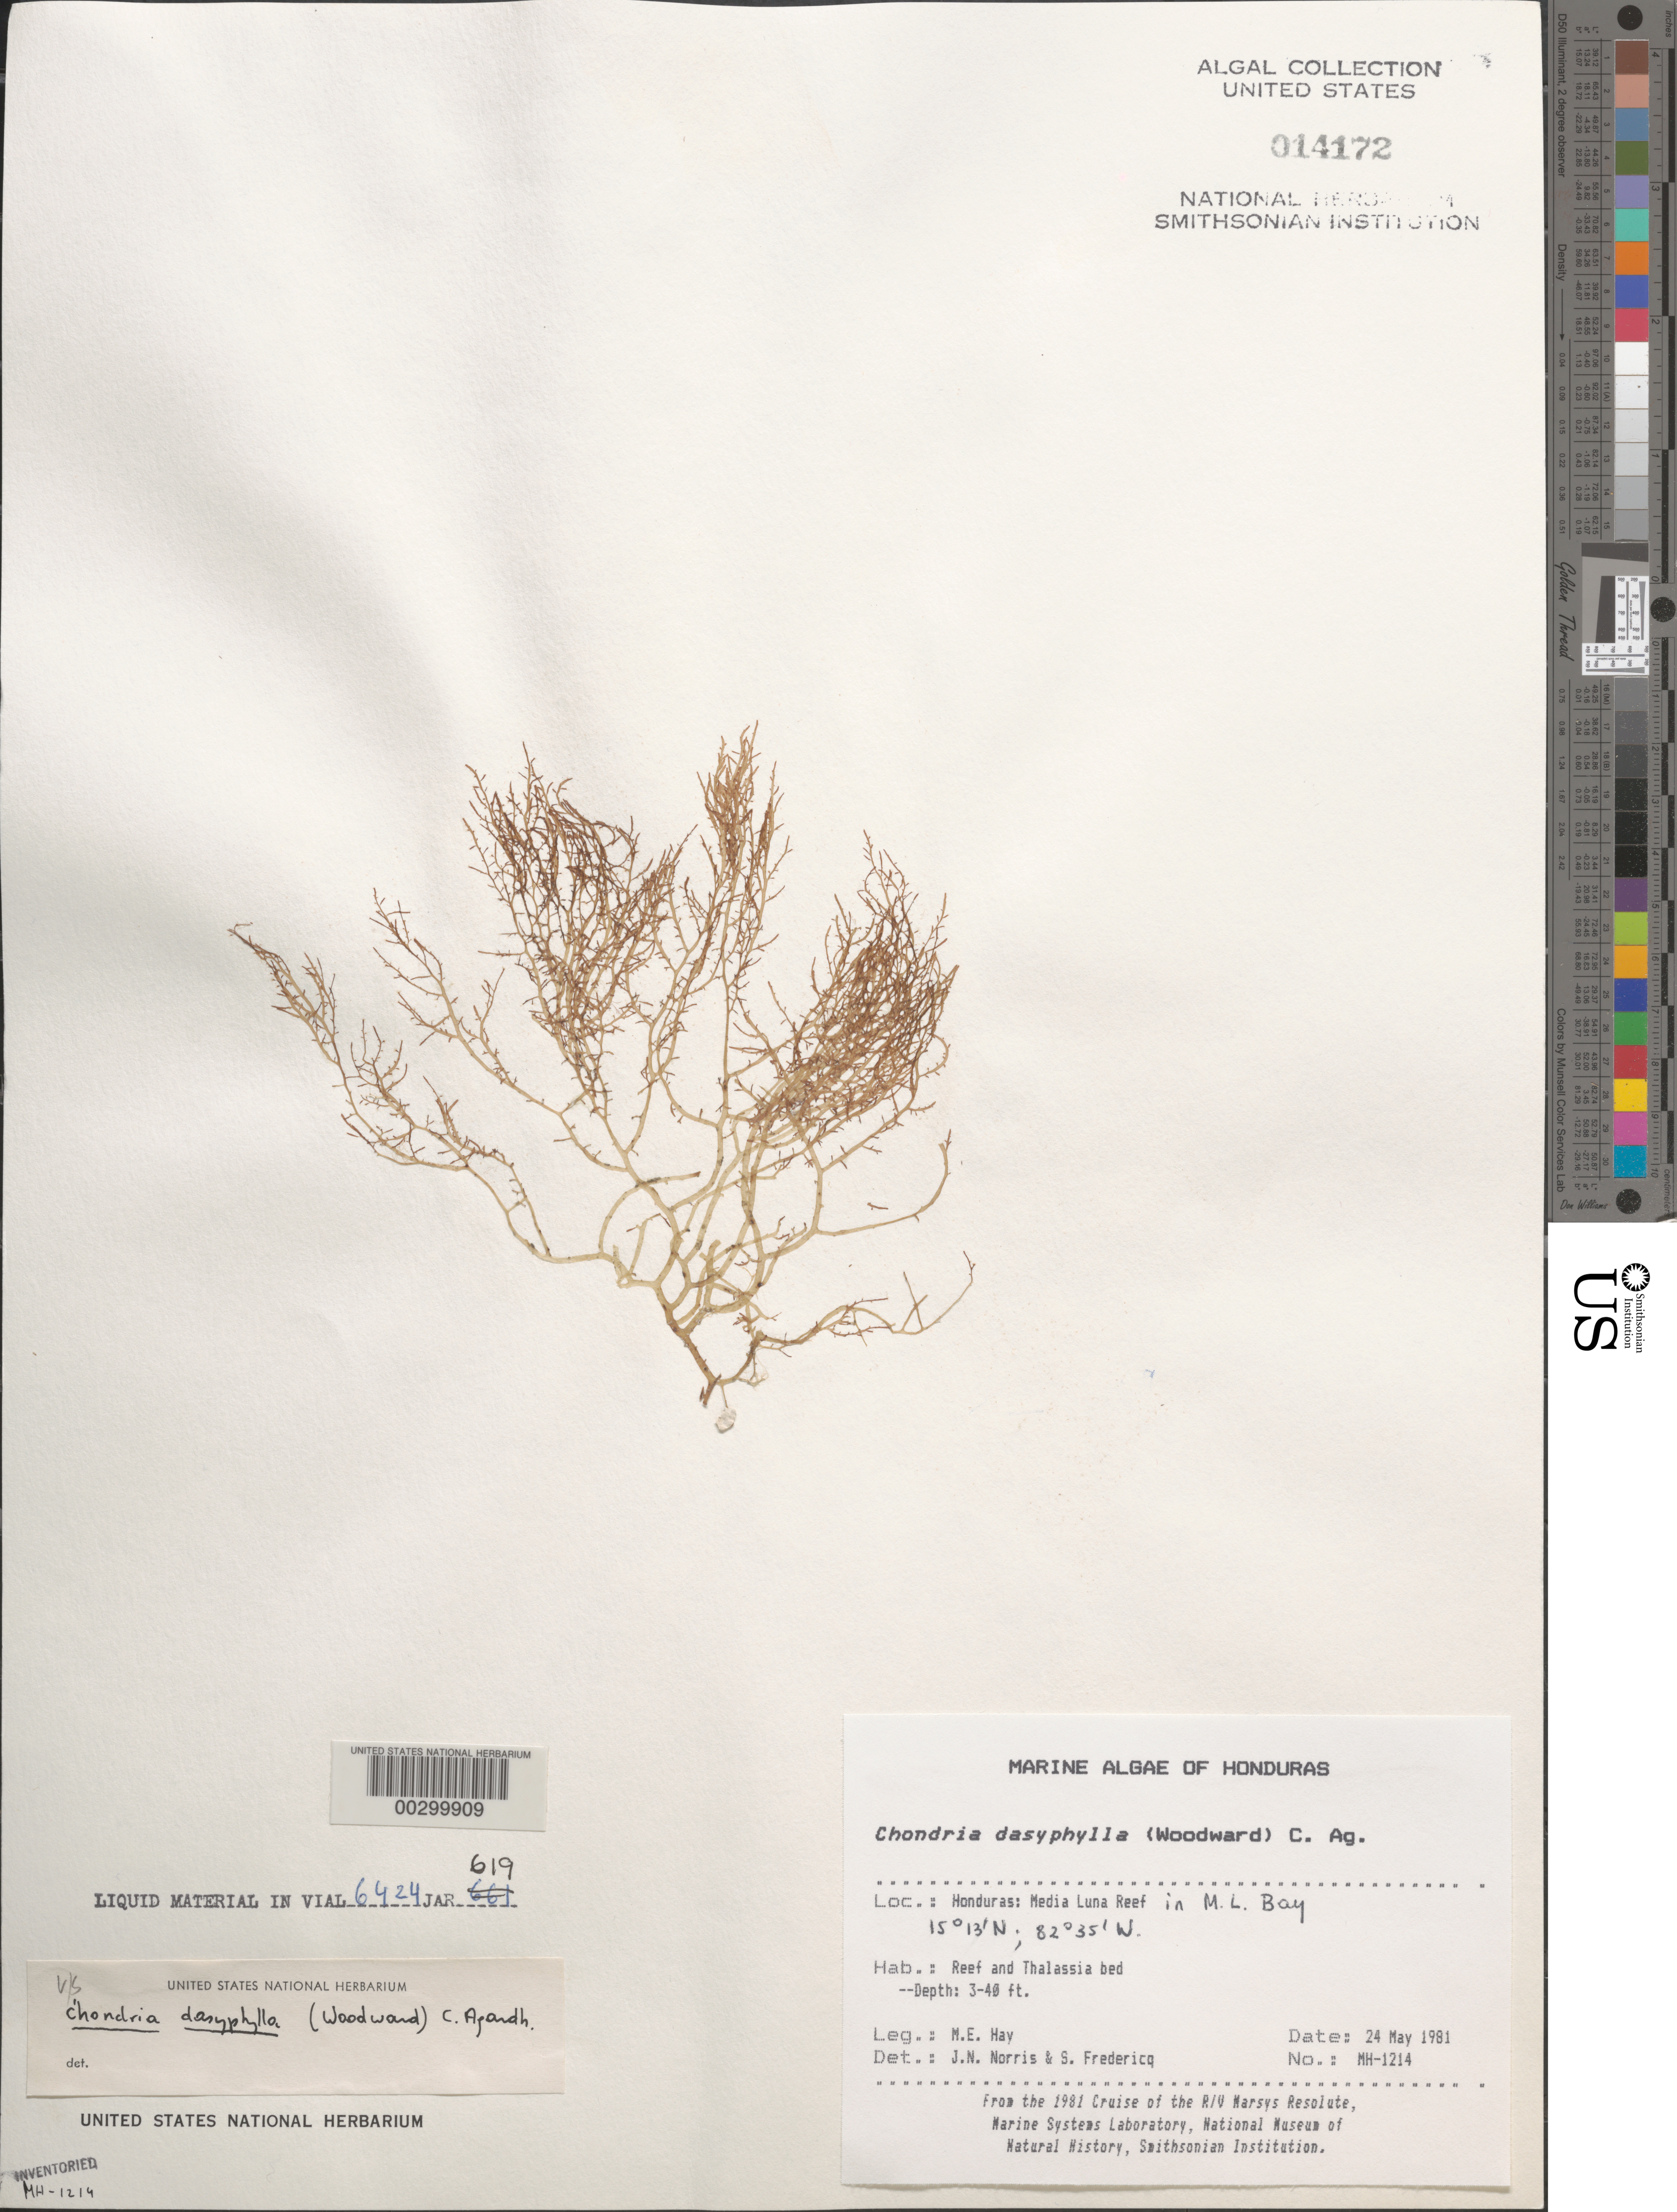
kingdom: Plantae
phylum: Rhodophyta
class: Florideophyceae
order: Ceramiales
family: Rhodomelaceae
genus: Chondria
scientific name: Chondria dasyphylla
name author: (Woodw.) C. Agardh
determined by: Norris, J. N.; Fredericq, S.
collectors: M. E. Hay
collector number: MEH-1214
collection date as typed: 24 May 1981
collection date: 1981-05-24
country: Honduras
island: Media Luna Cay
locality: Media Luna Reef, Media Luna Bay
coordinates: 15 13' N, 82 35' W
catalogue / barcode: US 14172